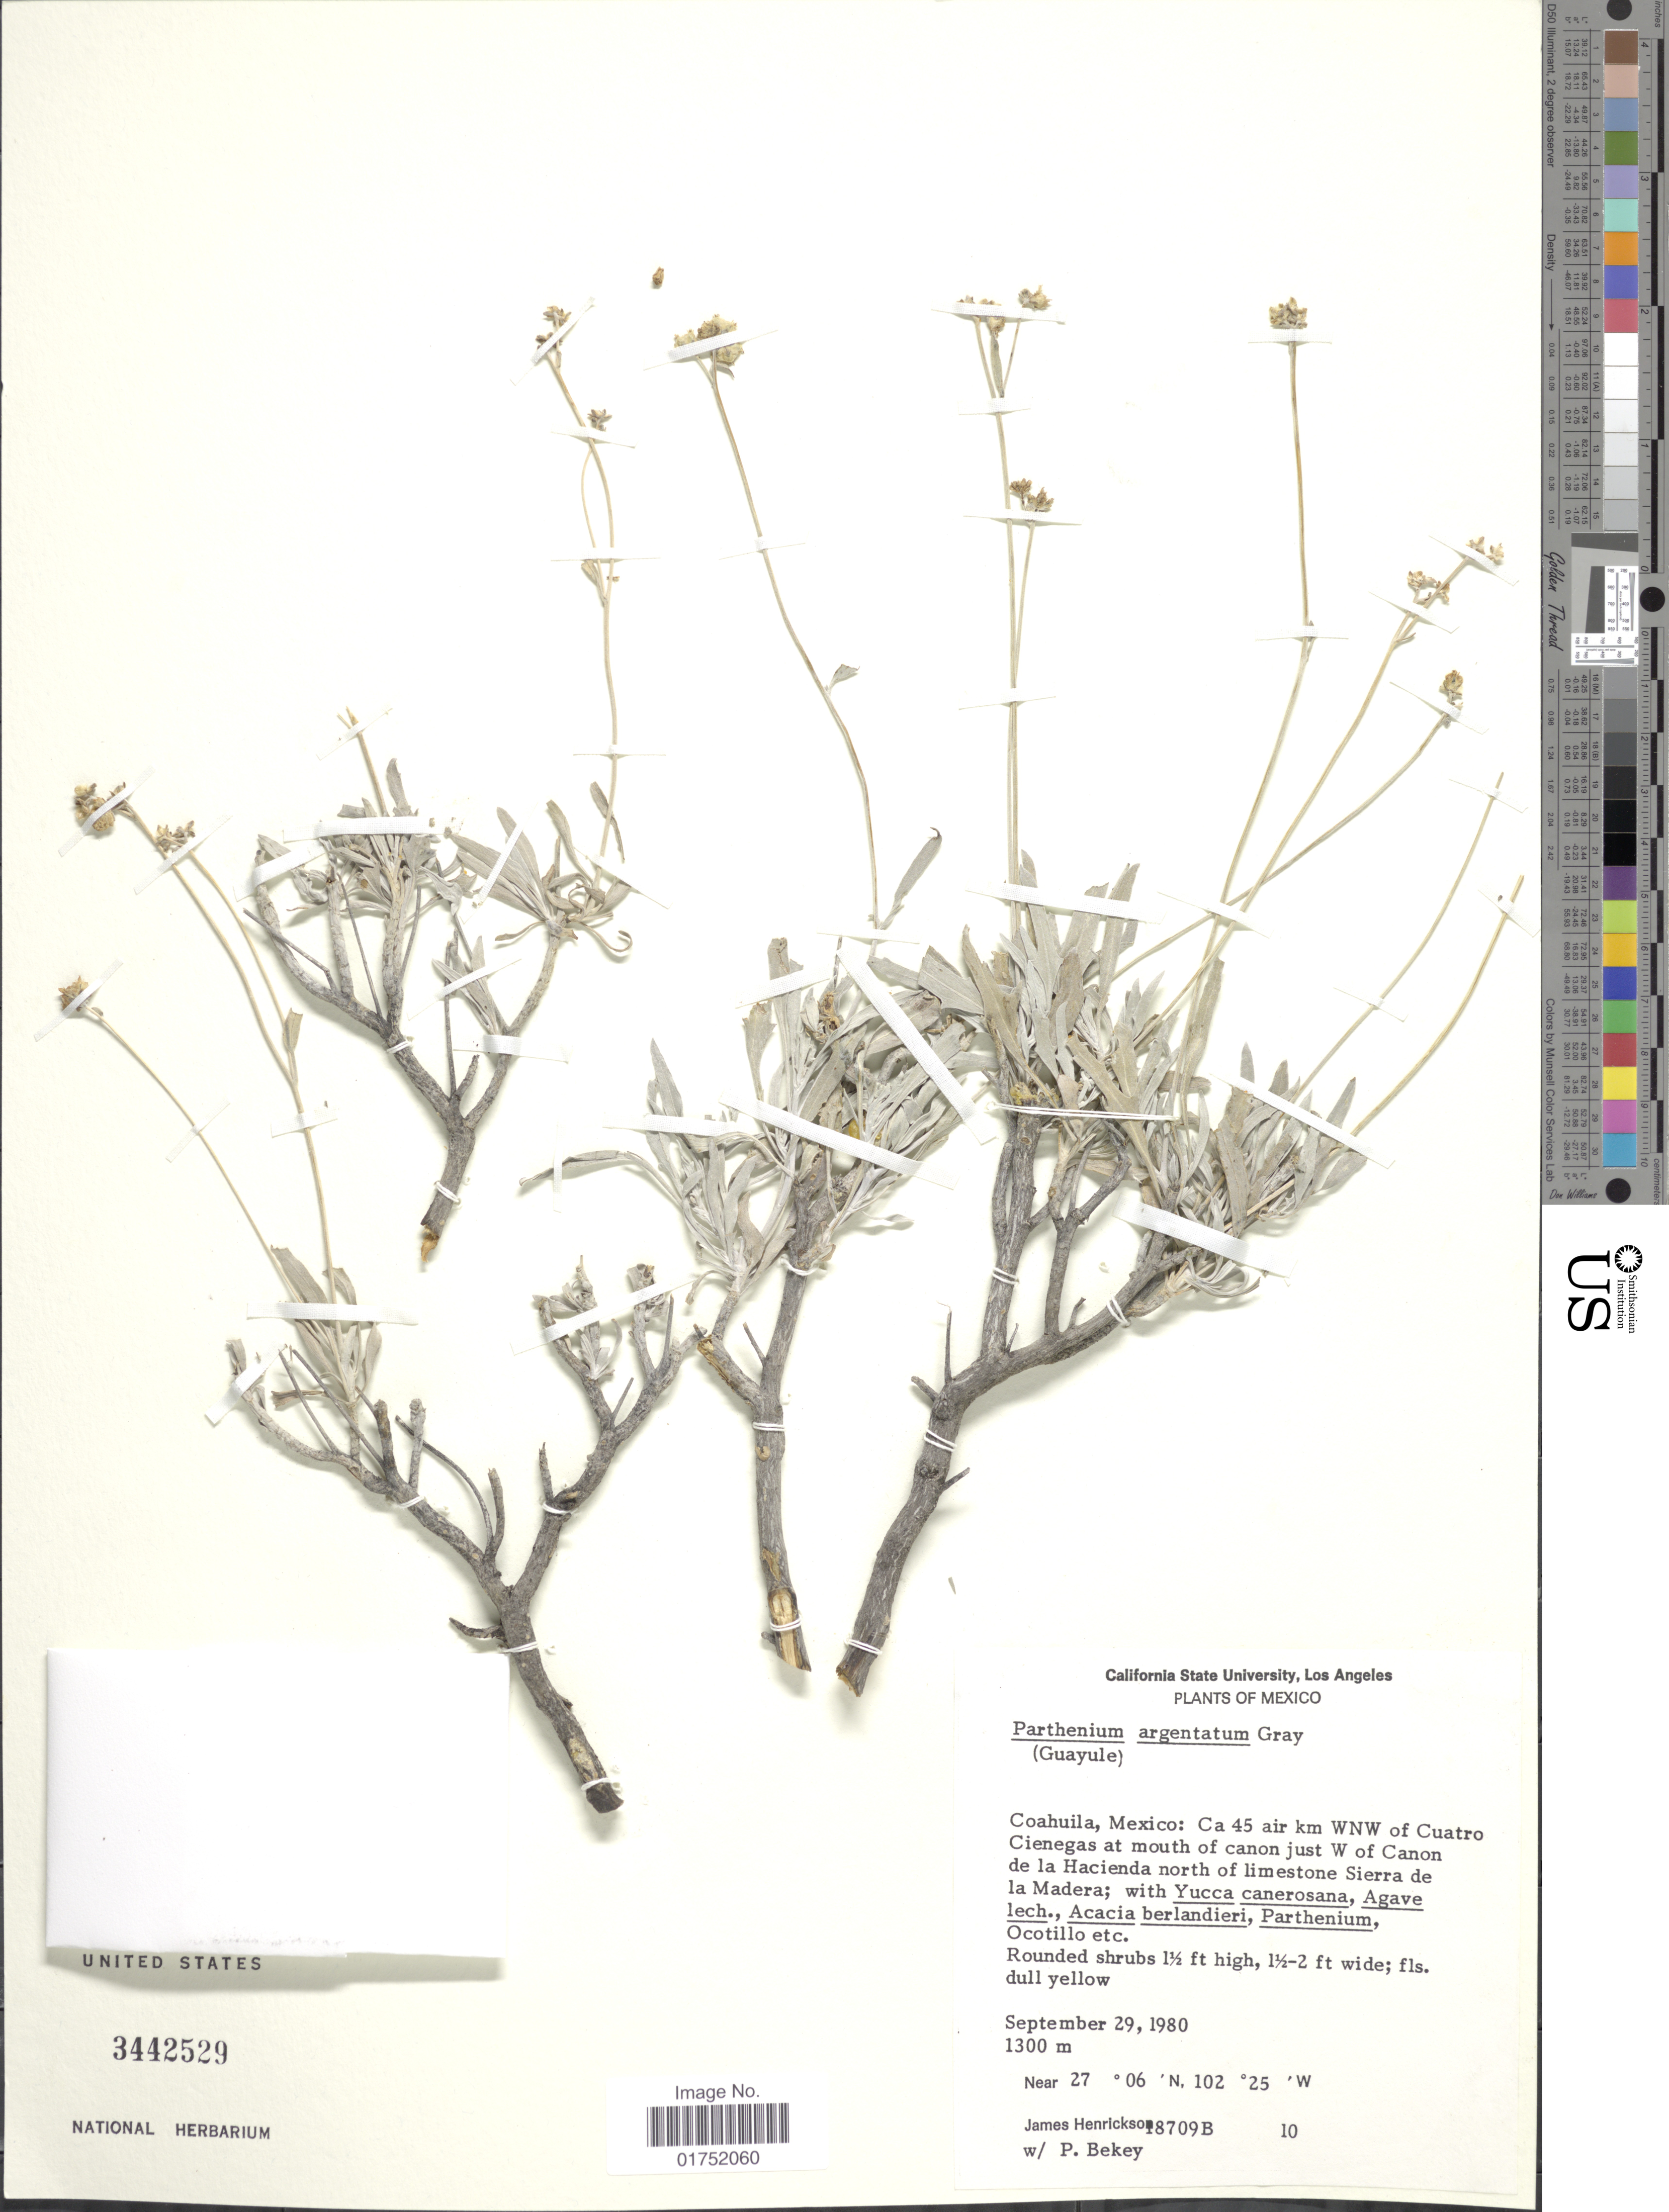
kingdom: Plantae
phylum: Tracheophyta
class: Magnoliopsida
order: Asterales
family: Asteraceae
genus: Parthenium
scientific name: Parthenium argentatum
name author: A. Gray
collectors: J. Henrickson & Bekey, P.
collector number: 18709B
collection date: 1980-09-29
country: Mexico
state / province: Coahuila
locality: Ca 45 air km WNW of Cuatro Cienegas at mouth of canon just W of Canon de la Hacienda north of limestone Sierra de la Madera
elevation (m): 1300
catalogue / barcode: US 3442529